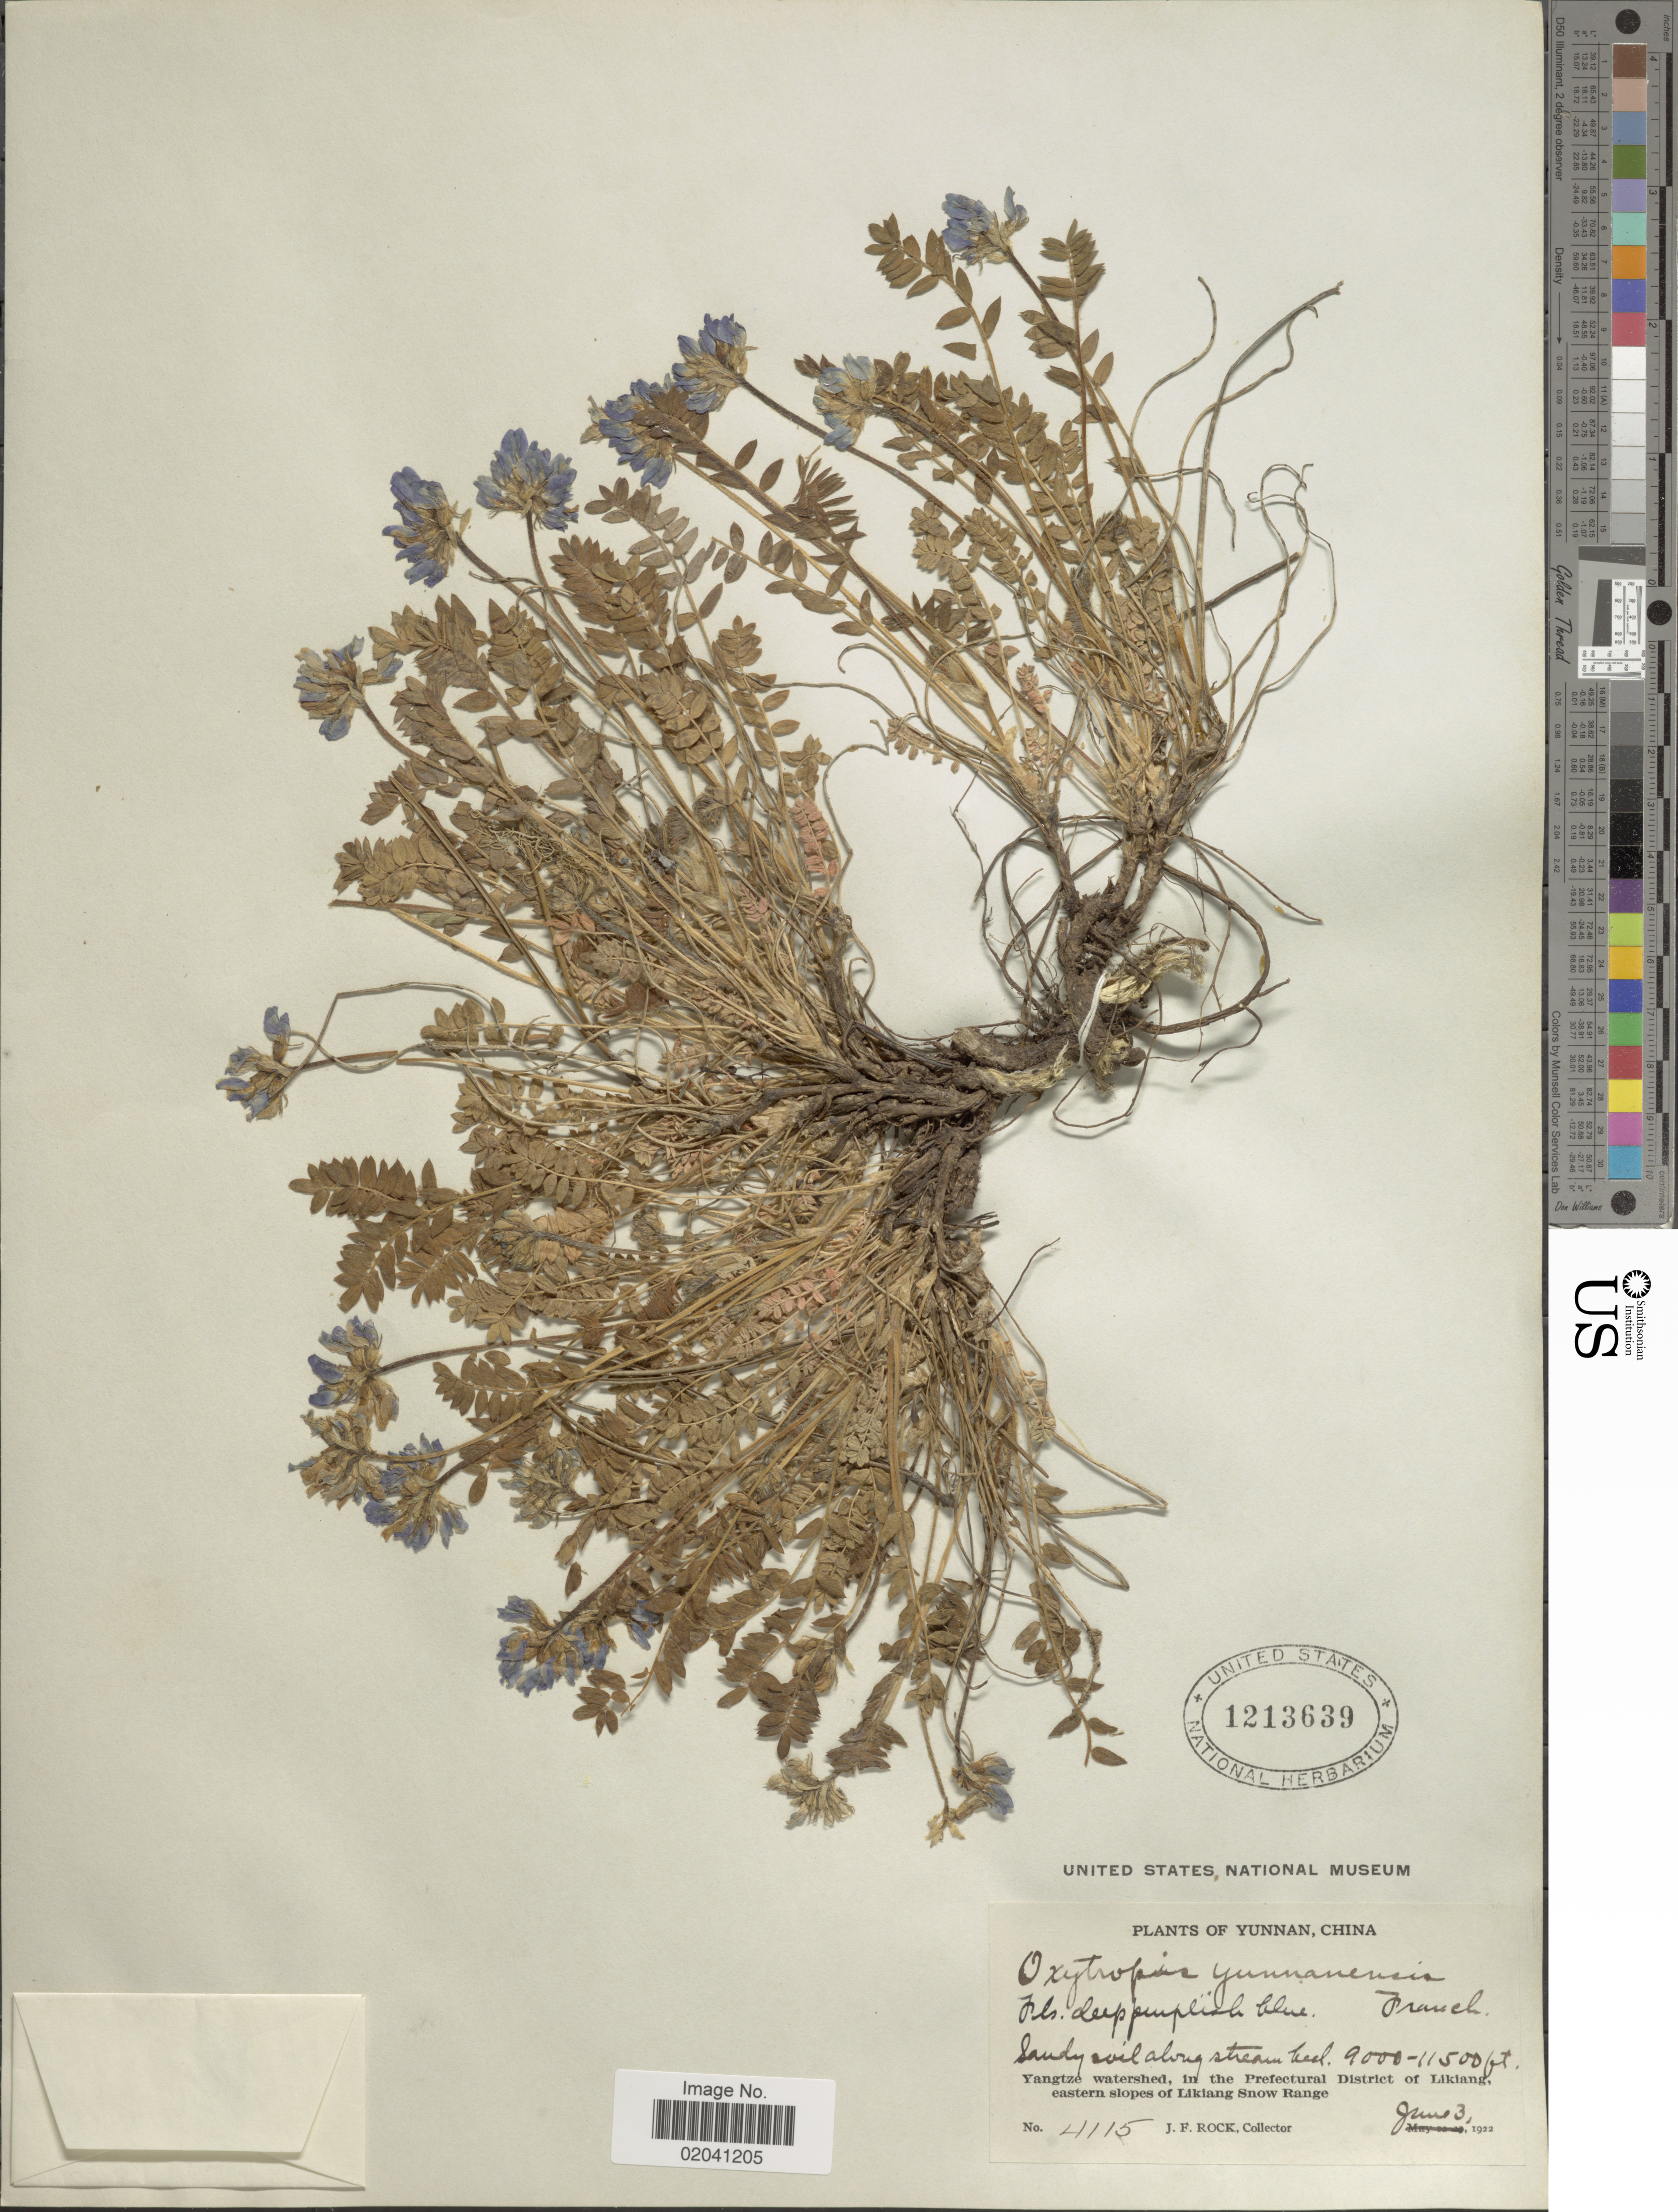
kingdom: Plantae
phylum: Tracheophyta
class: Magnoliopsida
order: Fabales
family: Fabaceae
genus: Oxytropis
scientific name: Oxytropis yunnanensis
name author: Franch.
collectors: J. Rock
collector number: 4115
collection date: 1922-06-03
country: China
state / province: Yunnan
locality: Yangtze watershed, in the Prefectural District of Likiang, eastern slopes of Likiang Snow Range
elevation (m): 2743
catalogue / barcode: US 1213639